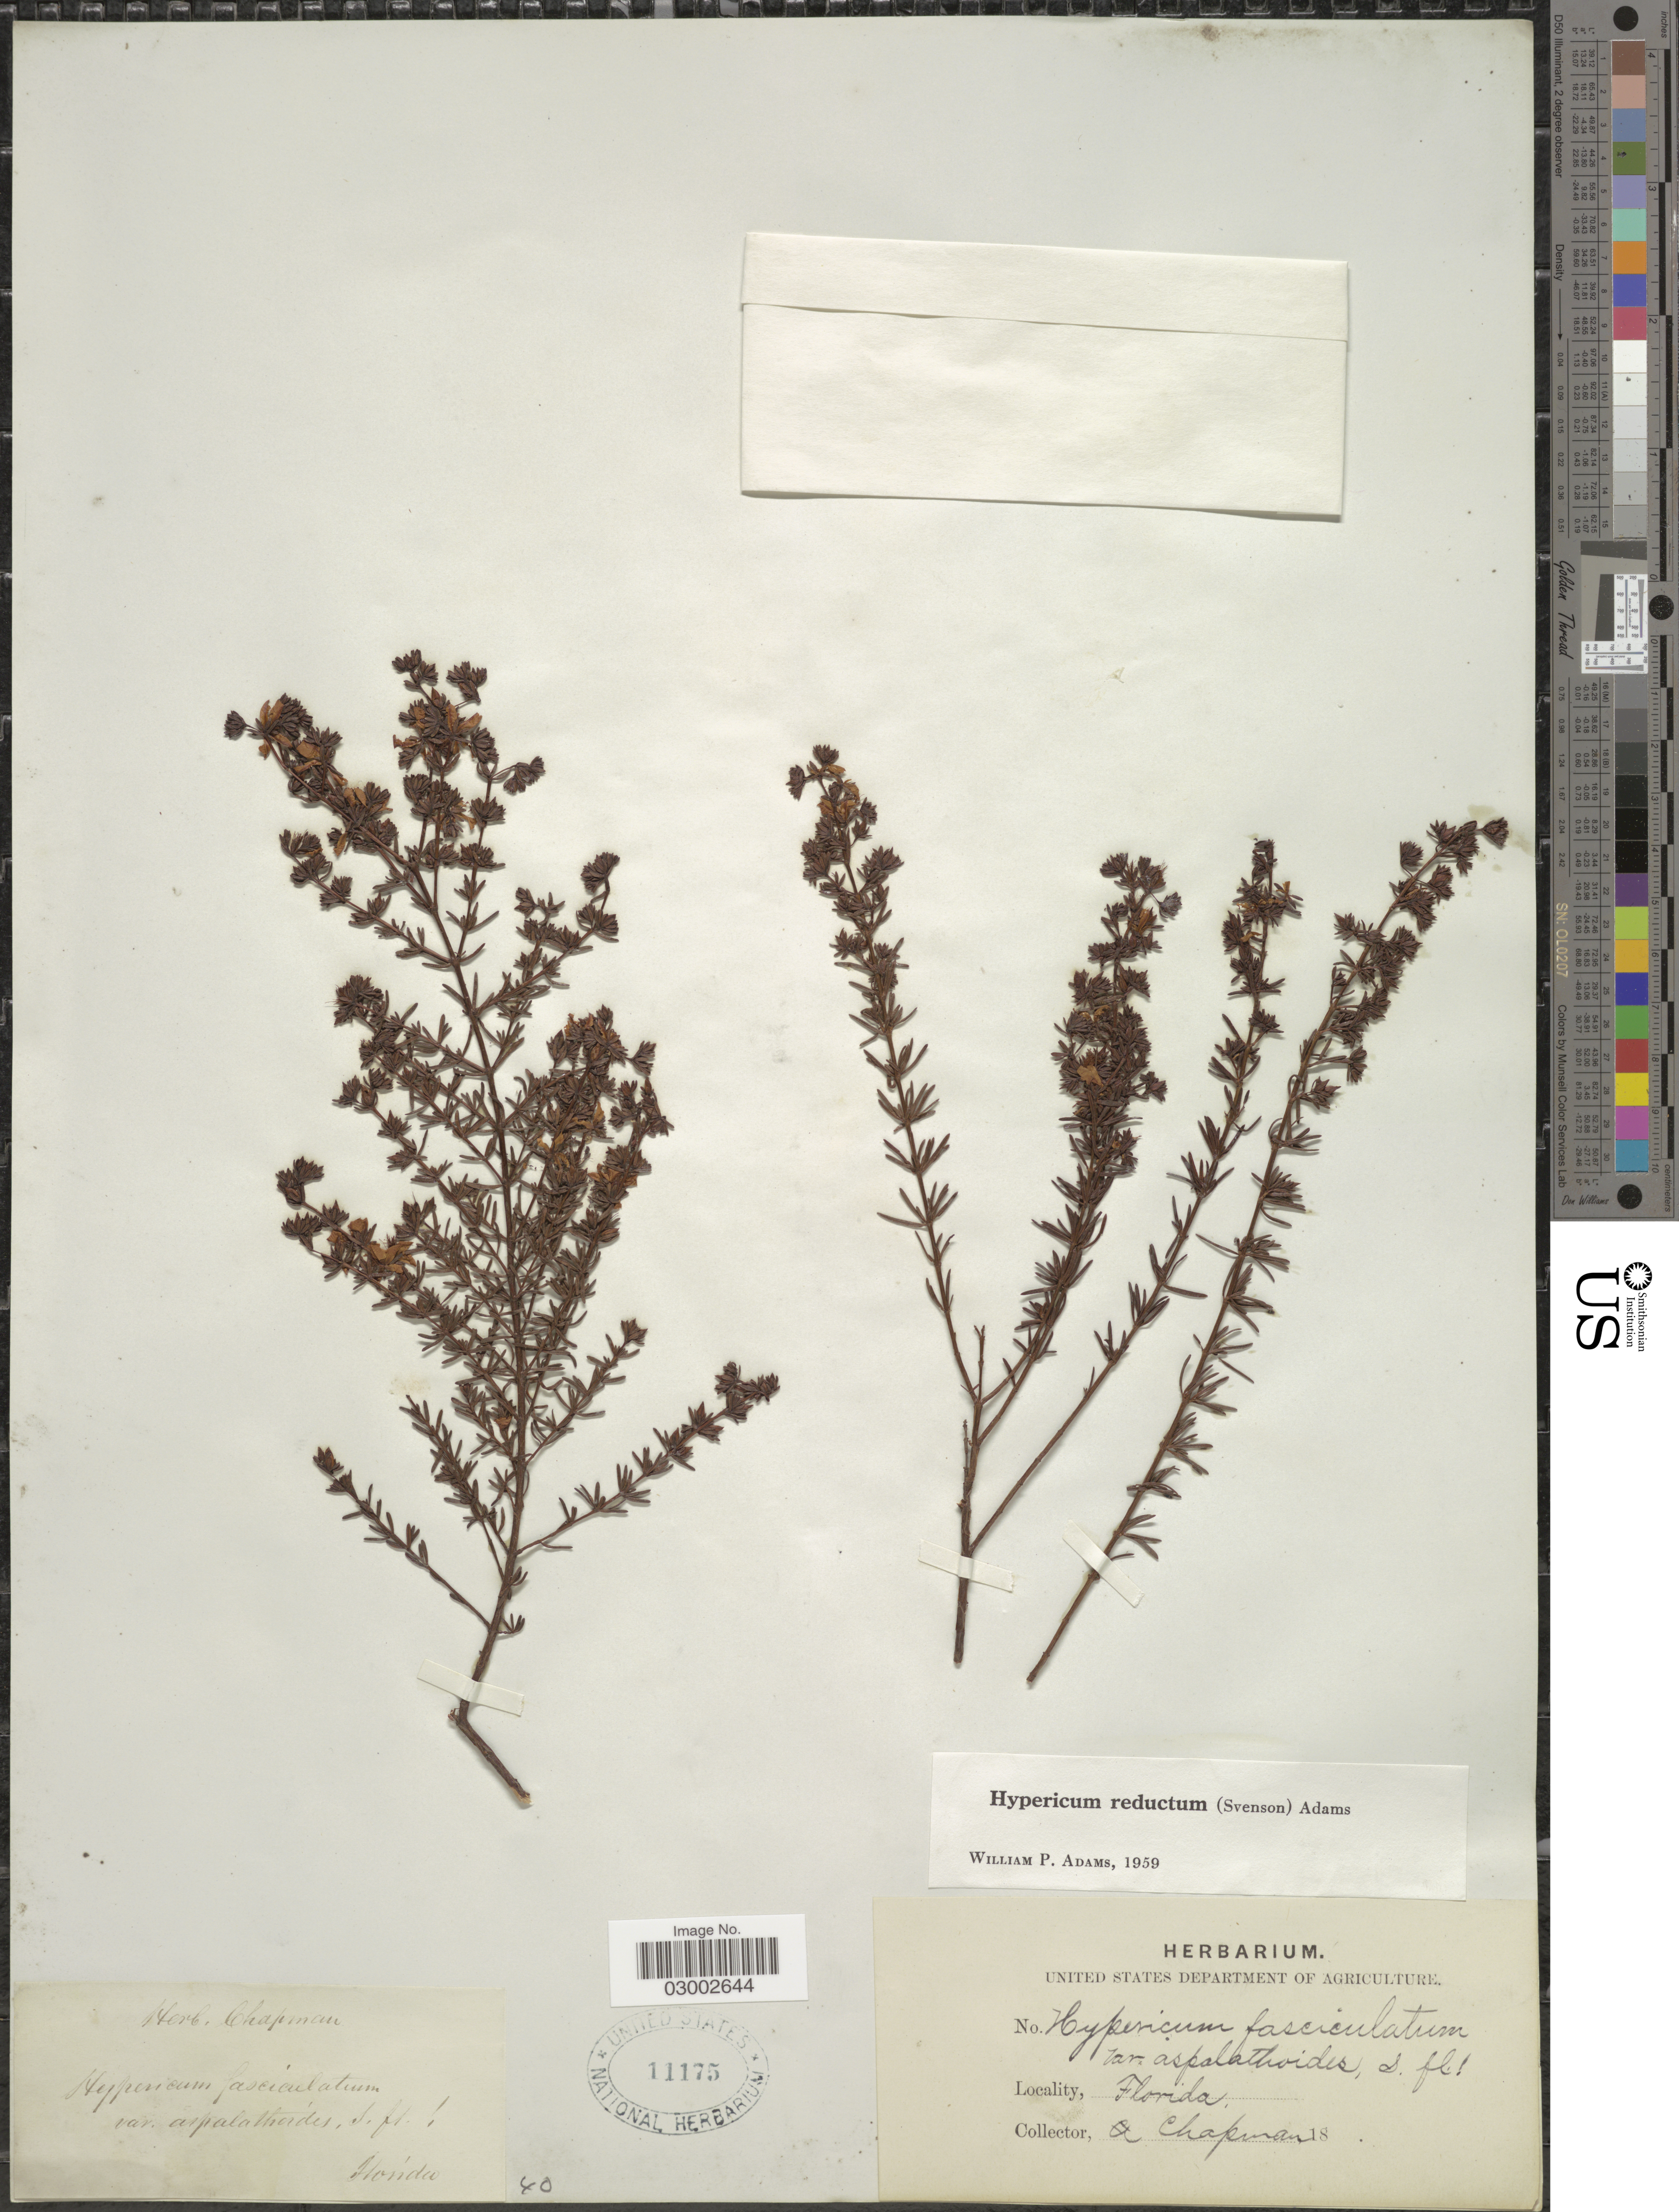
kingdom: Plantae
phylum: Tracheophyta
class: Magnoliopsida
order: Malpighiales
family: Hypericaceae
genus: Hypericum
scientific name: Hypericum brachyphyllum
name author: (Spach) Steud.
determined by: Strong, Mark T., (BOT), Smithsonian Institution - National Museum of Natural History (UNITED STATES)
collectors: A. Chapman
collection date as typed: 18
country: United States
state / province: Florida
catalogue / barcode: US 11175